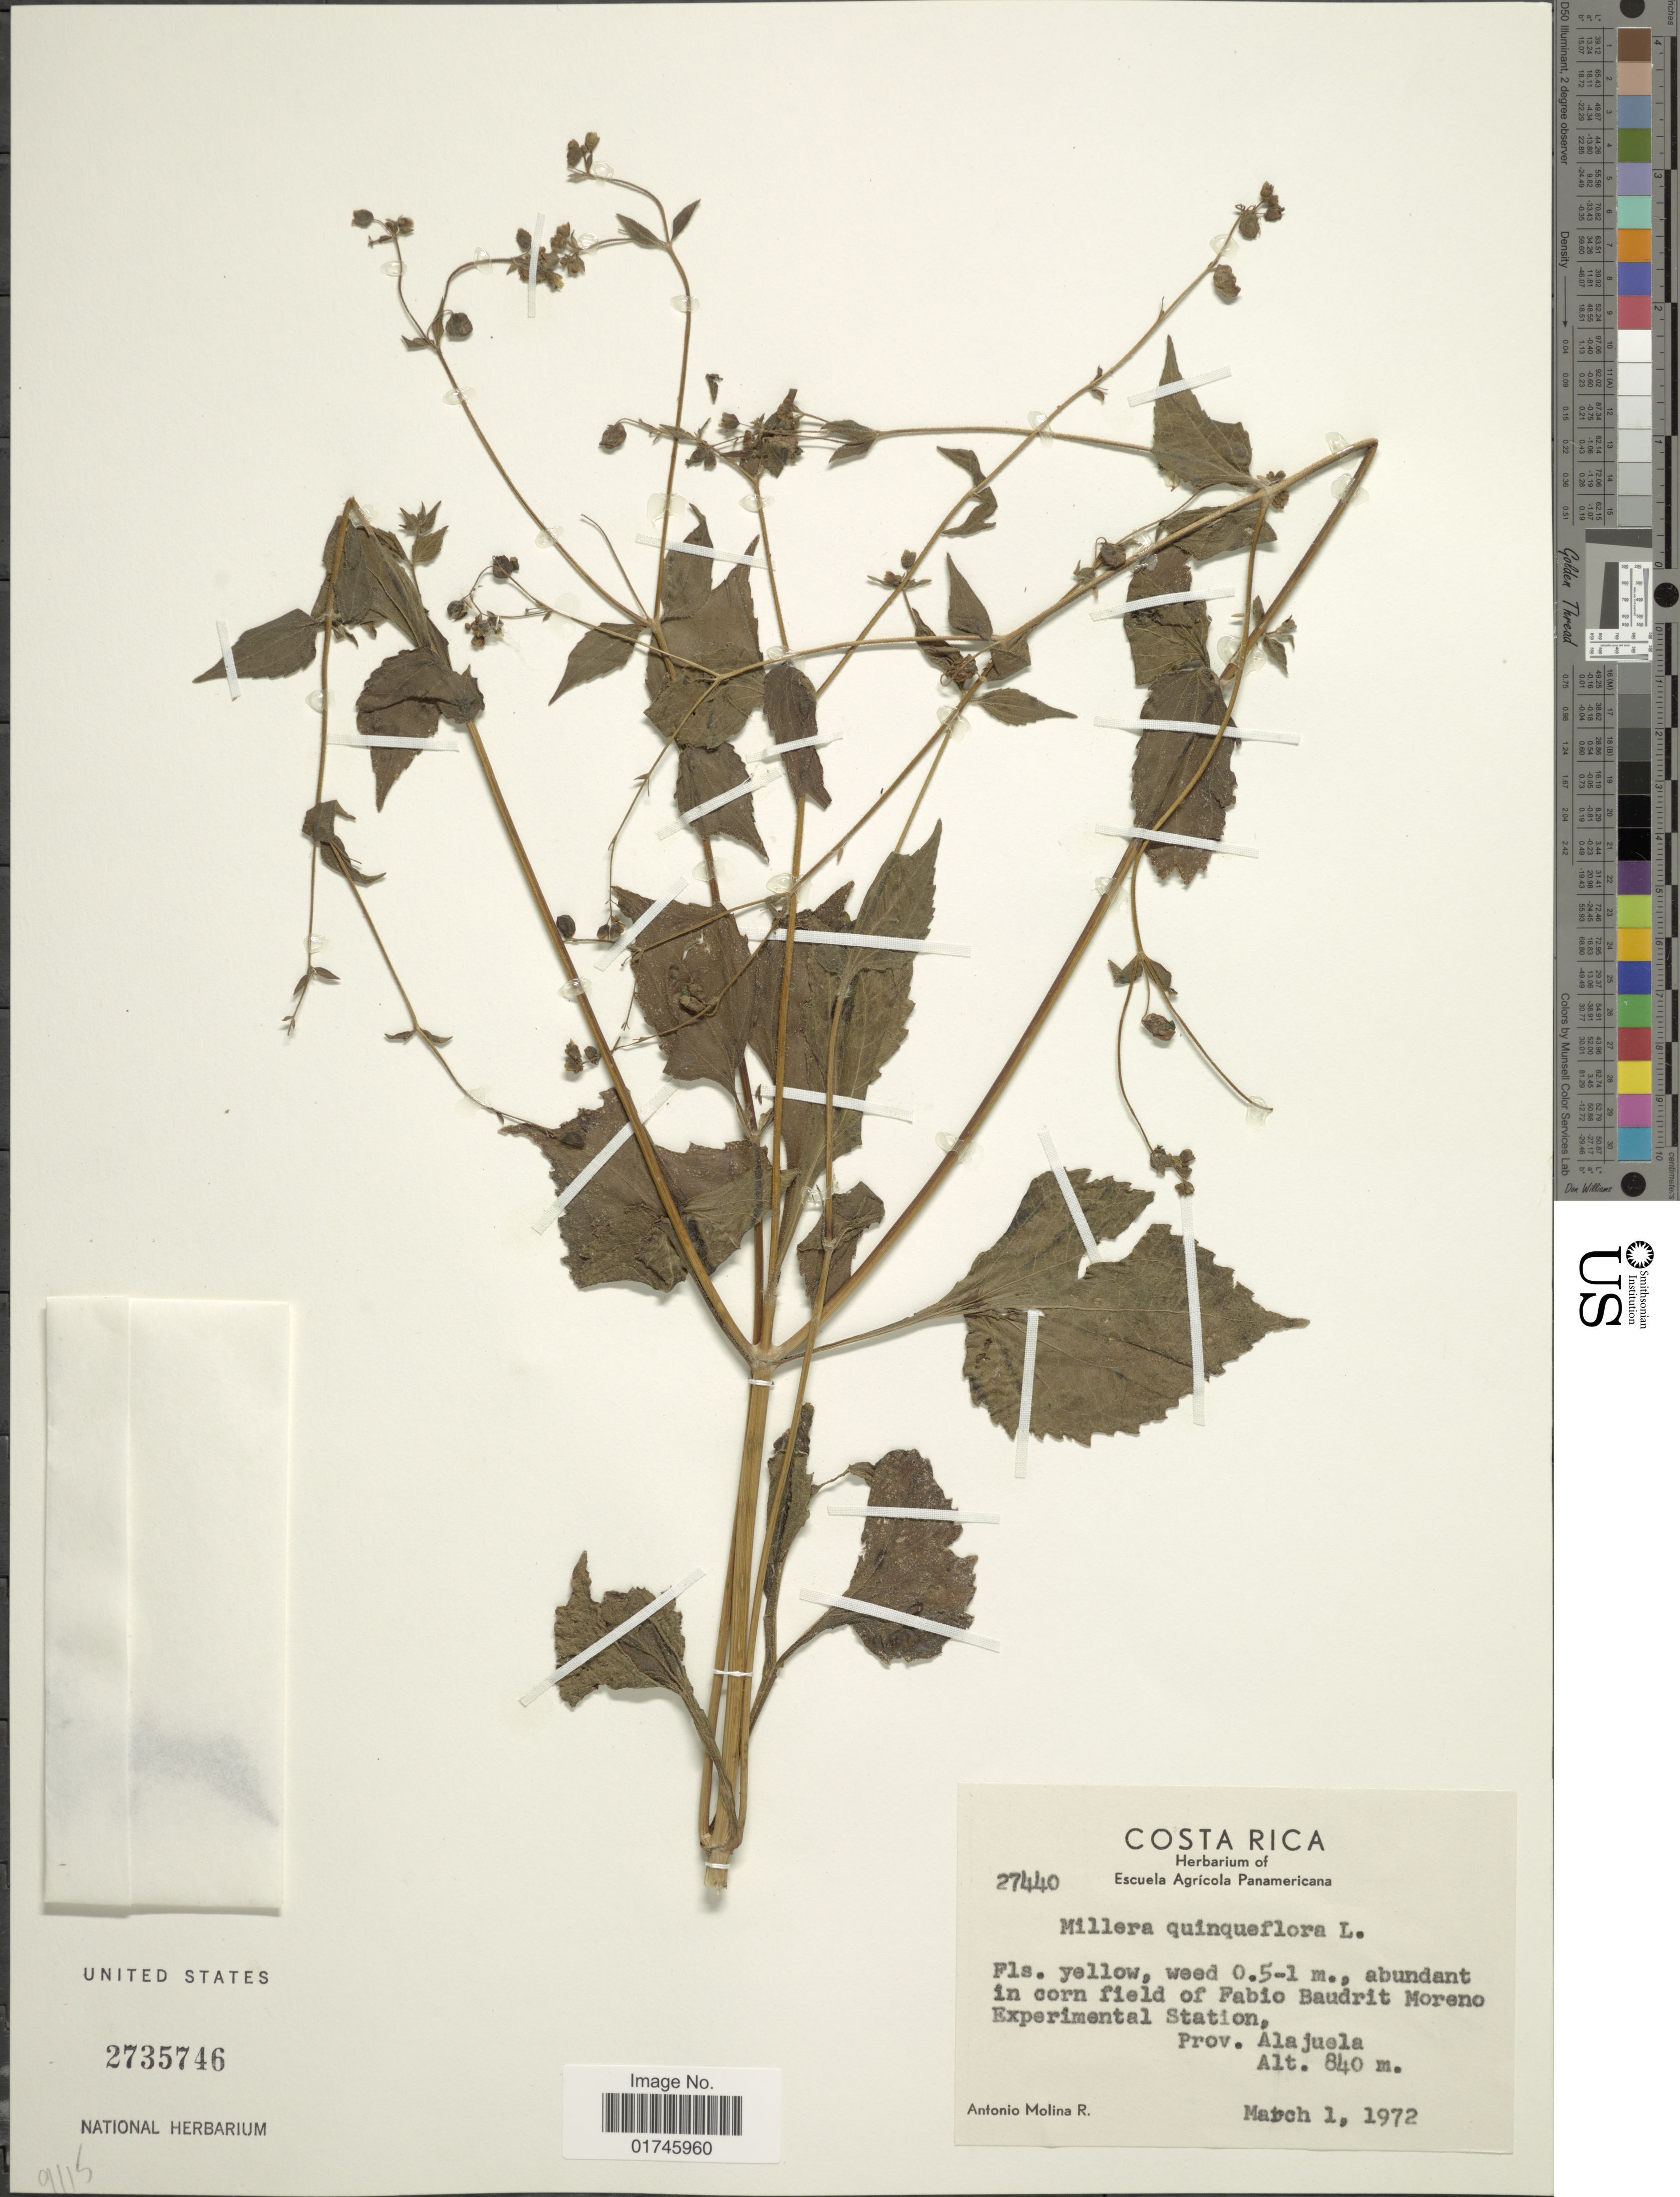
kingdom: Plantae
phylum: Tracheophyta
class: Magnoliopsida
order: Asterales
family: Asteraceae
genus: Milleria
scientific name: Milleria quinqueflora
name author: L.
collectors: A. Molina R.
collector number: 27440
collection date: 1972-03-01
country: Costa Rica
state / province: Alajuela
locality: Abundant in corn field of Fabio Baudrit Moreno Experimental Station.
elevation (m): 840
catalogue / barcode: US 2735746